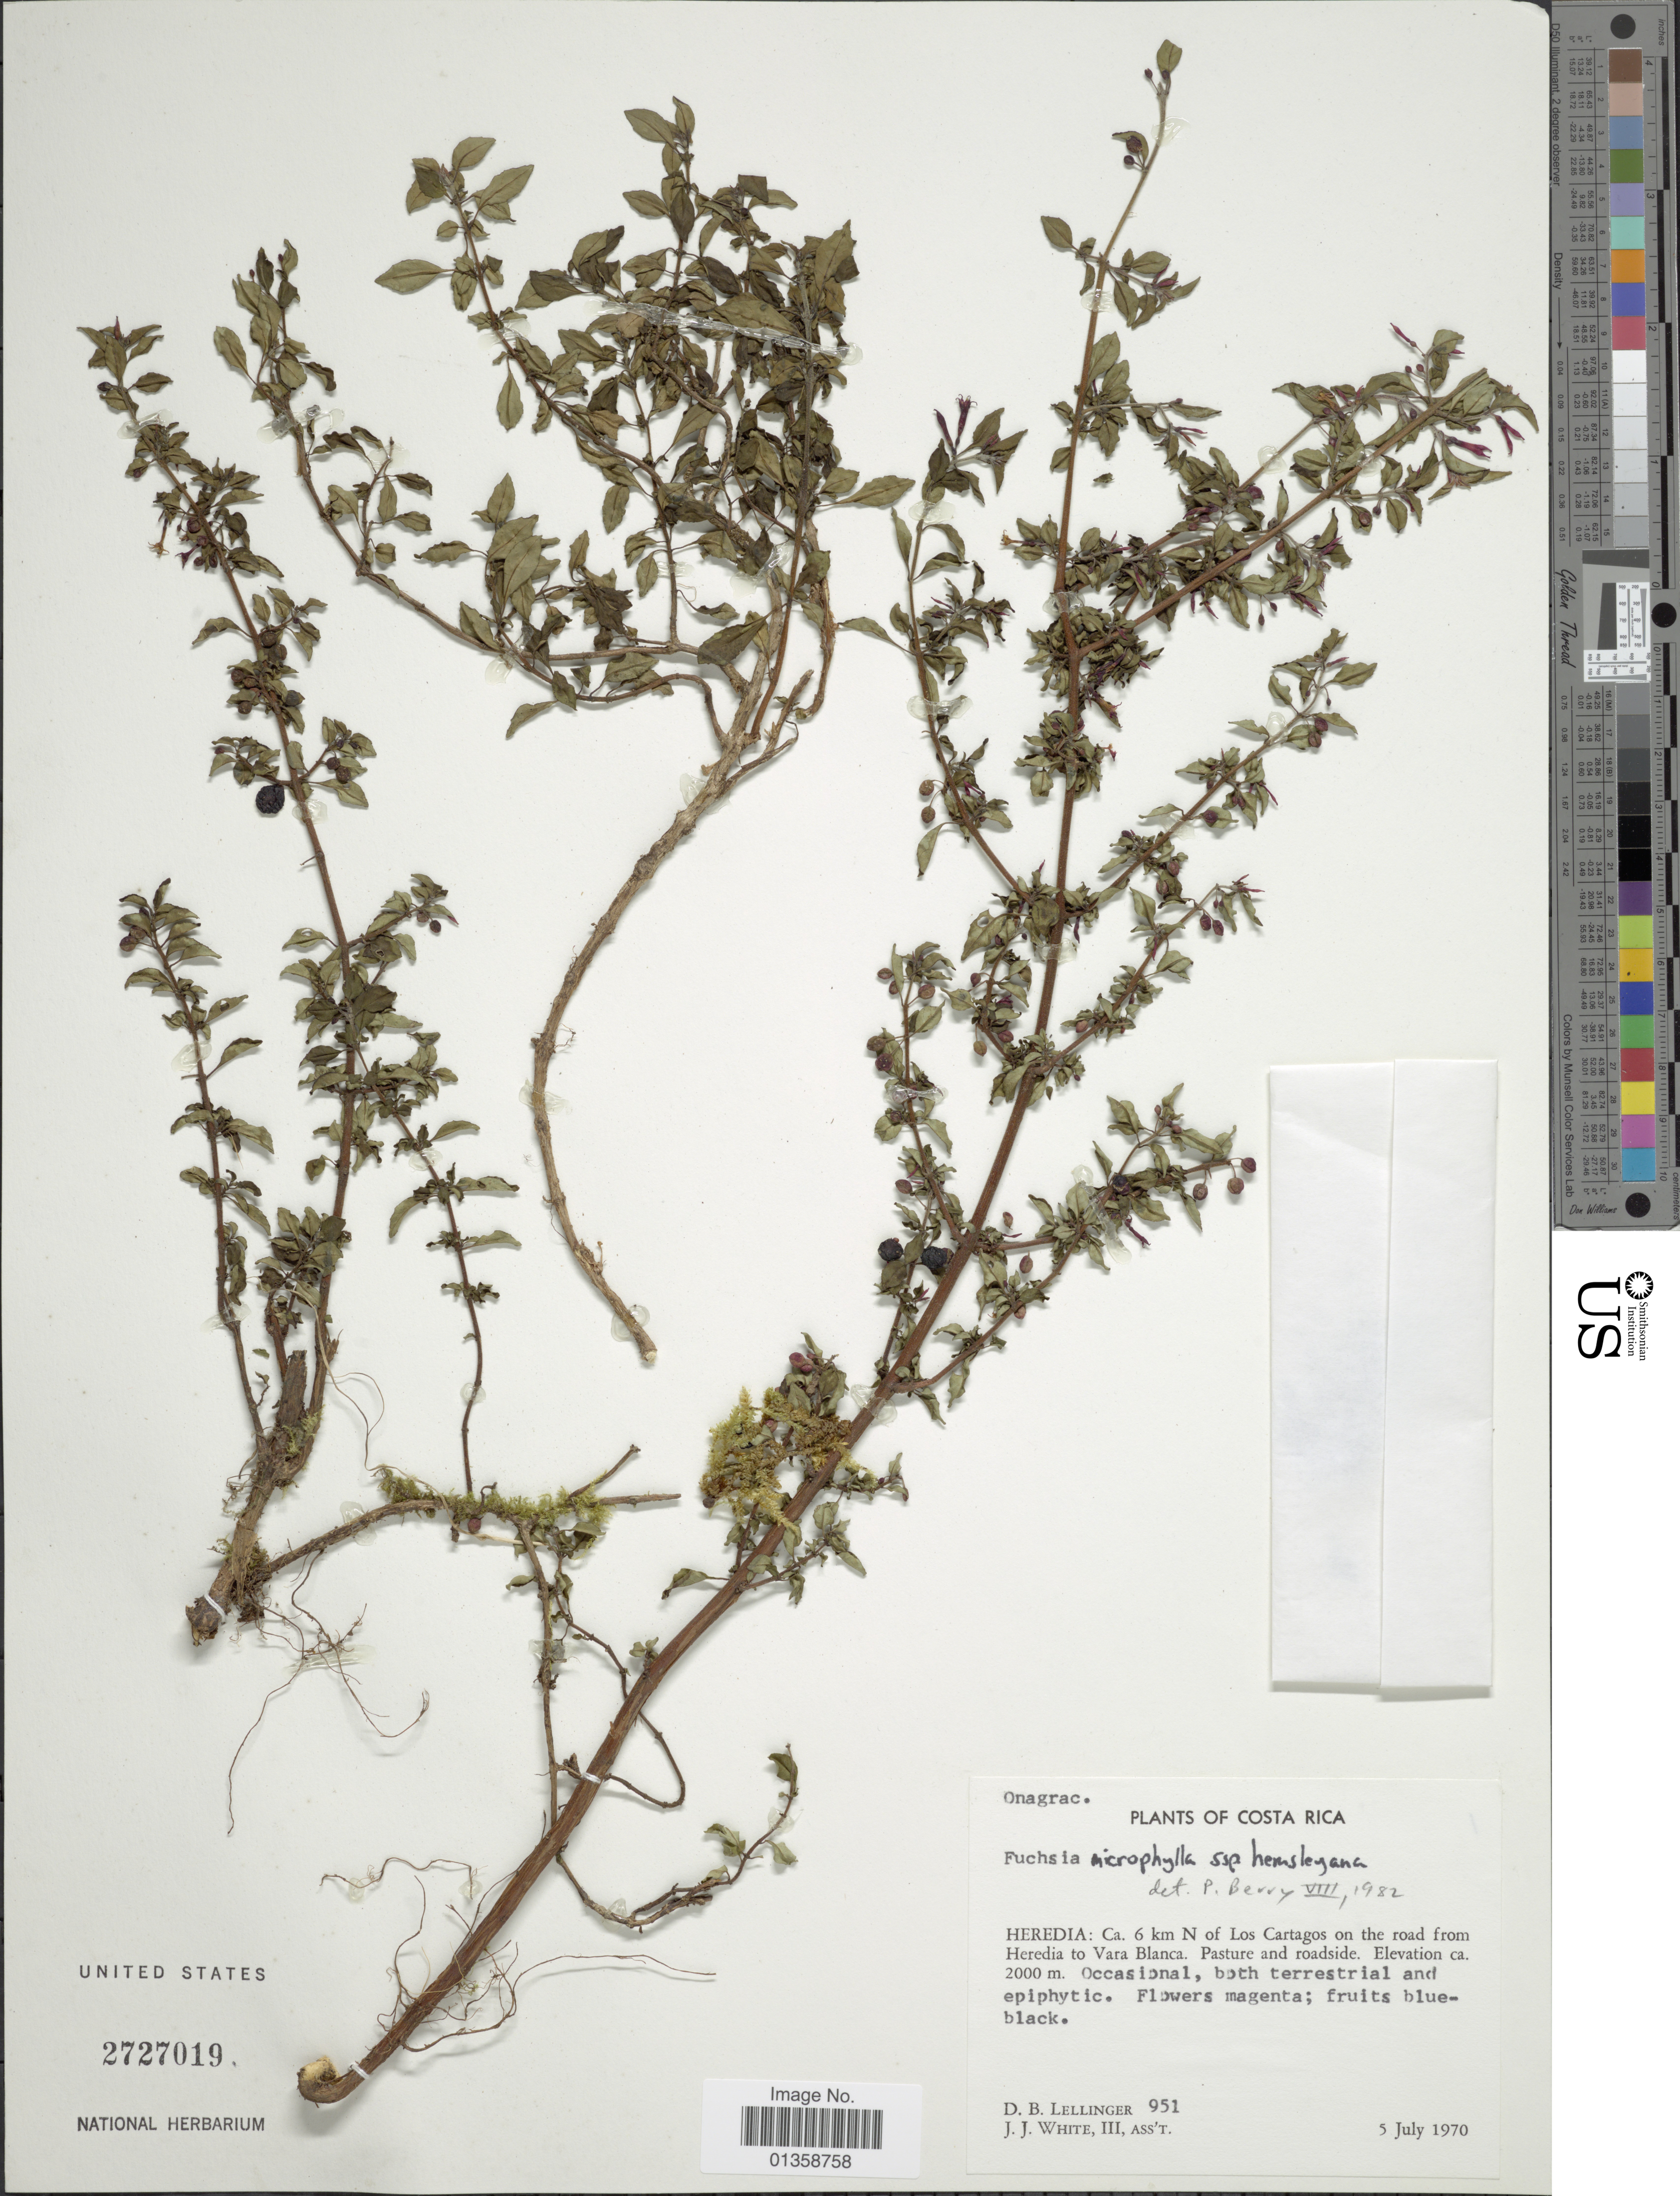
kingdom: Plantae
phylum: Tracheophyta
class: Magnoliopsida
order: Myrtales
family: Onagraceae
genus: Fuchsia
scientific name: Fuchsia microphylla subsp. hemsleyana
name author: (Woodson & Seibert) Breedlove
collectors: D. B. Lellinger & J. J. White III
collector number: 951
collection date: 1970-07-05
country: Costa Rica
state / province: Heredia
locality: Ca. 6 km N of Los Cartagos on the road from Heredia to Vata Blanca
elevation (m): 2000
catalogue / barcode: US 2727019